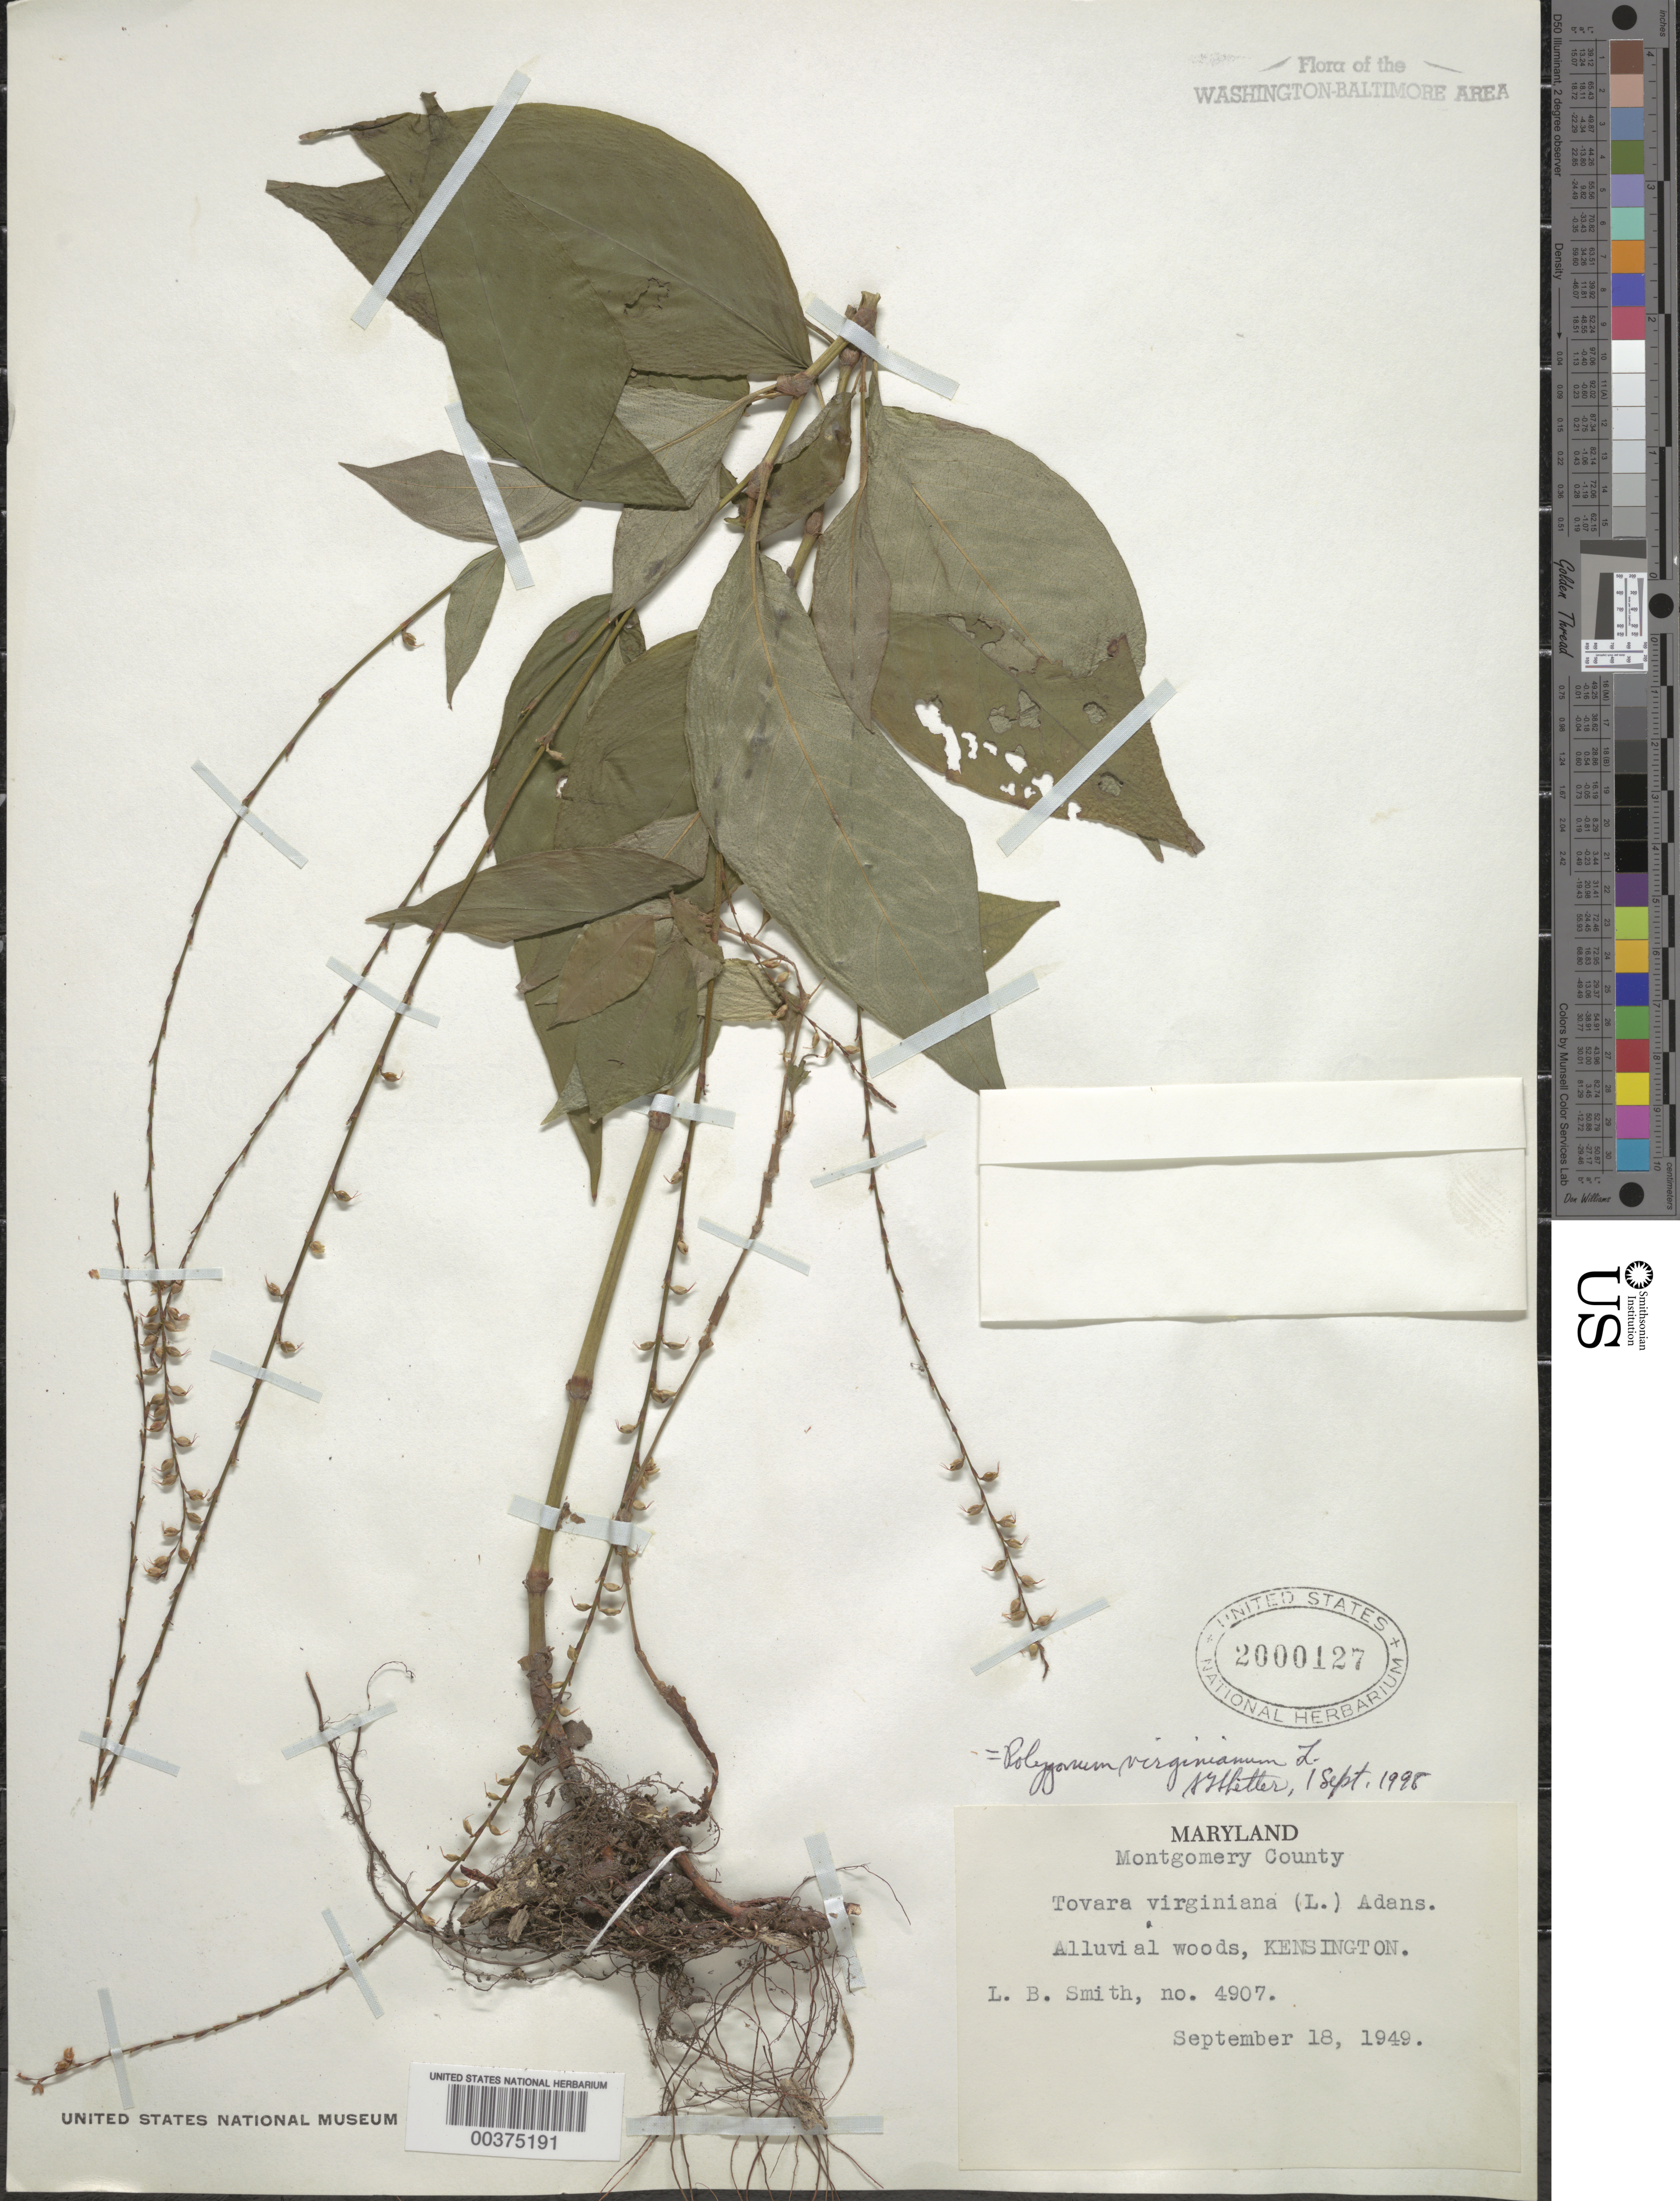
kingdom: Plantae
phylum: Tracheophyta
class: Magnoliopsida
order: Caryophyllales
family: Polygonaceae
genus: Persicaria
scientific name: Persicaria virginiana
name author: (L.) Gaertn.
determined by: Atha, D. E.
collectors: L. Smith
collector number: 4907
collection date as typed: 18 Sep 1949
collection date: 1949-09-18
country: United States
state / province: Maryland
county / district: Montgomery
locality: Kensington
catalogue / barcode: US 2000127